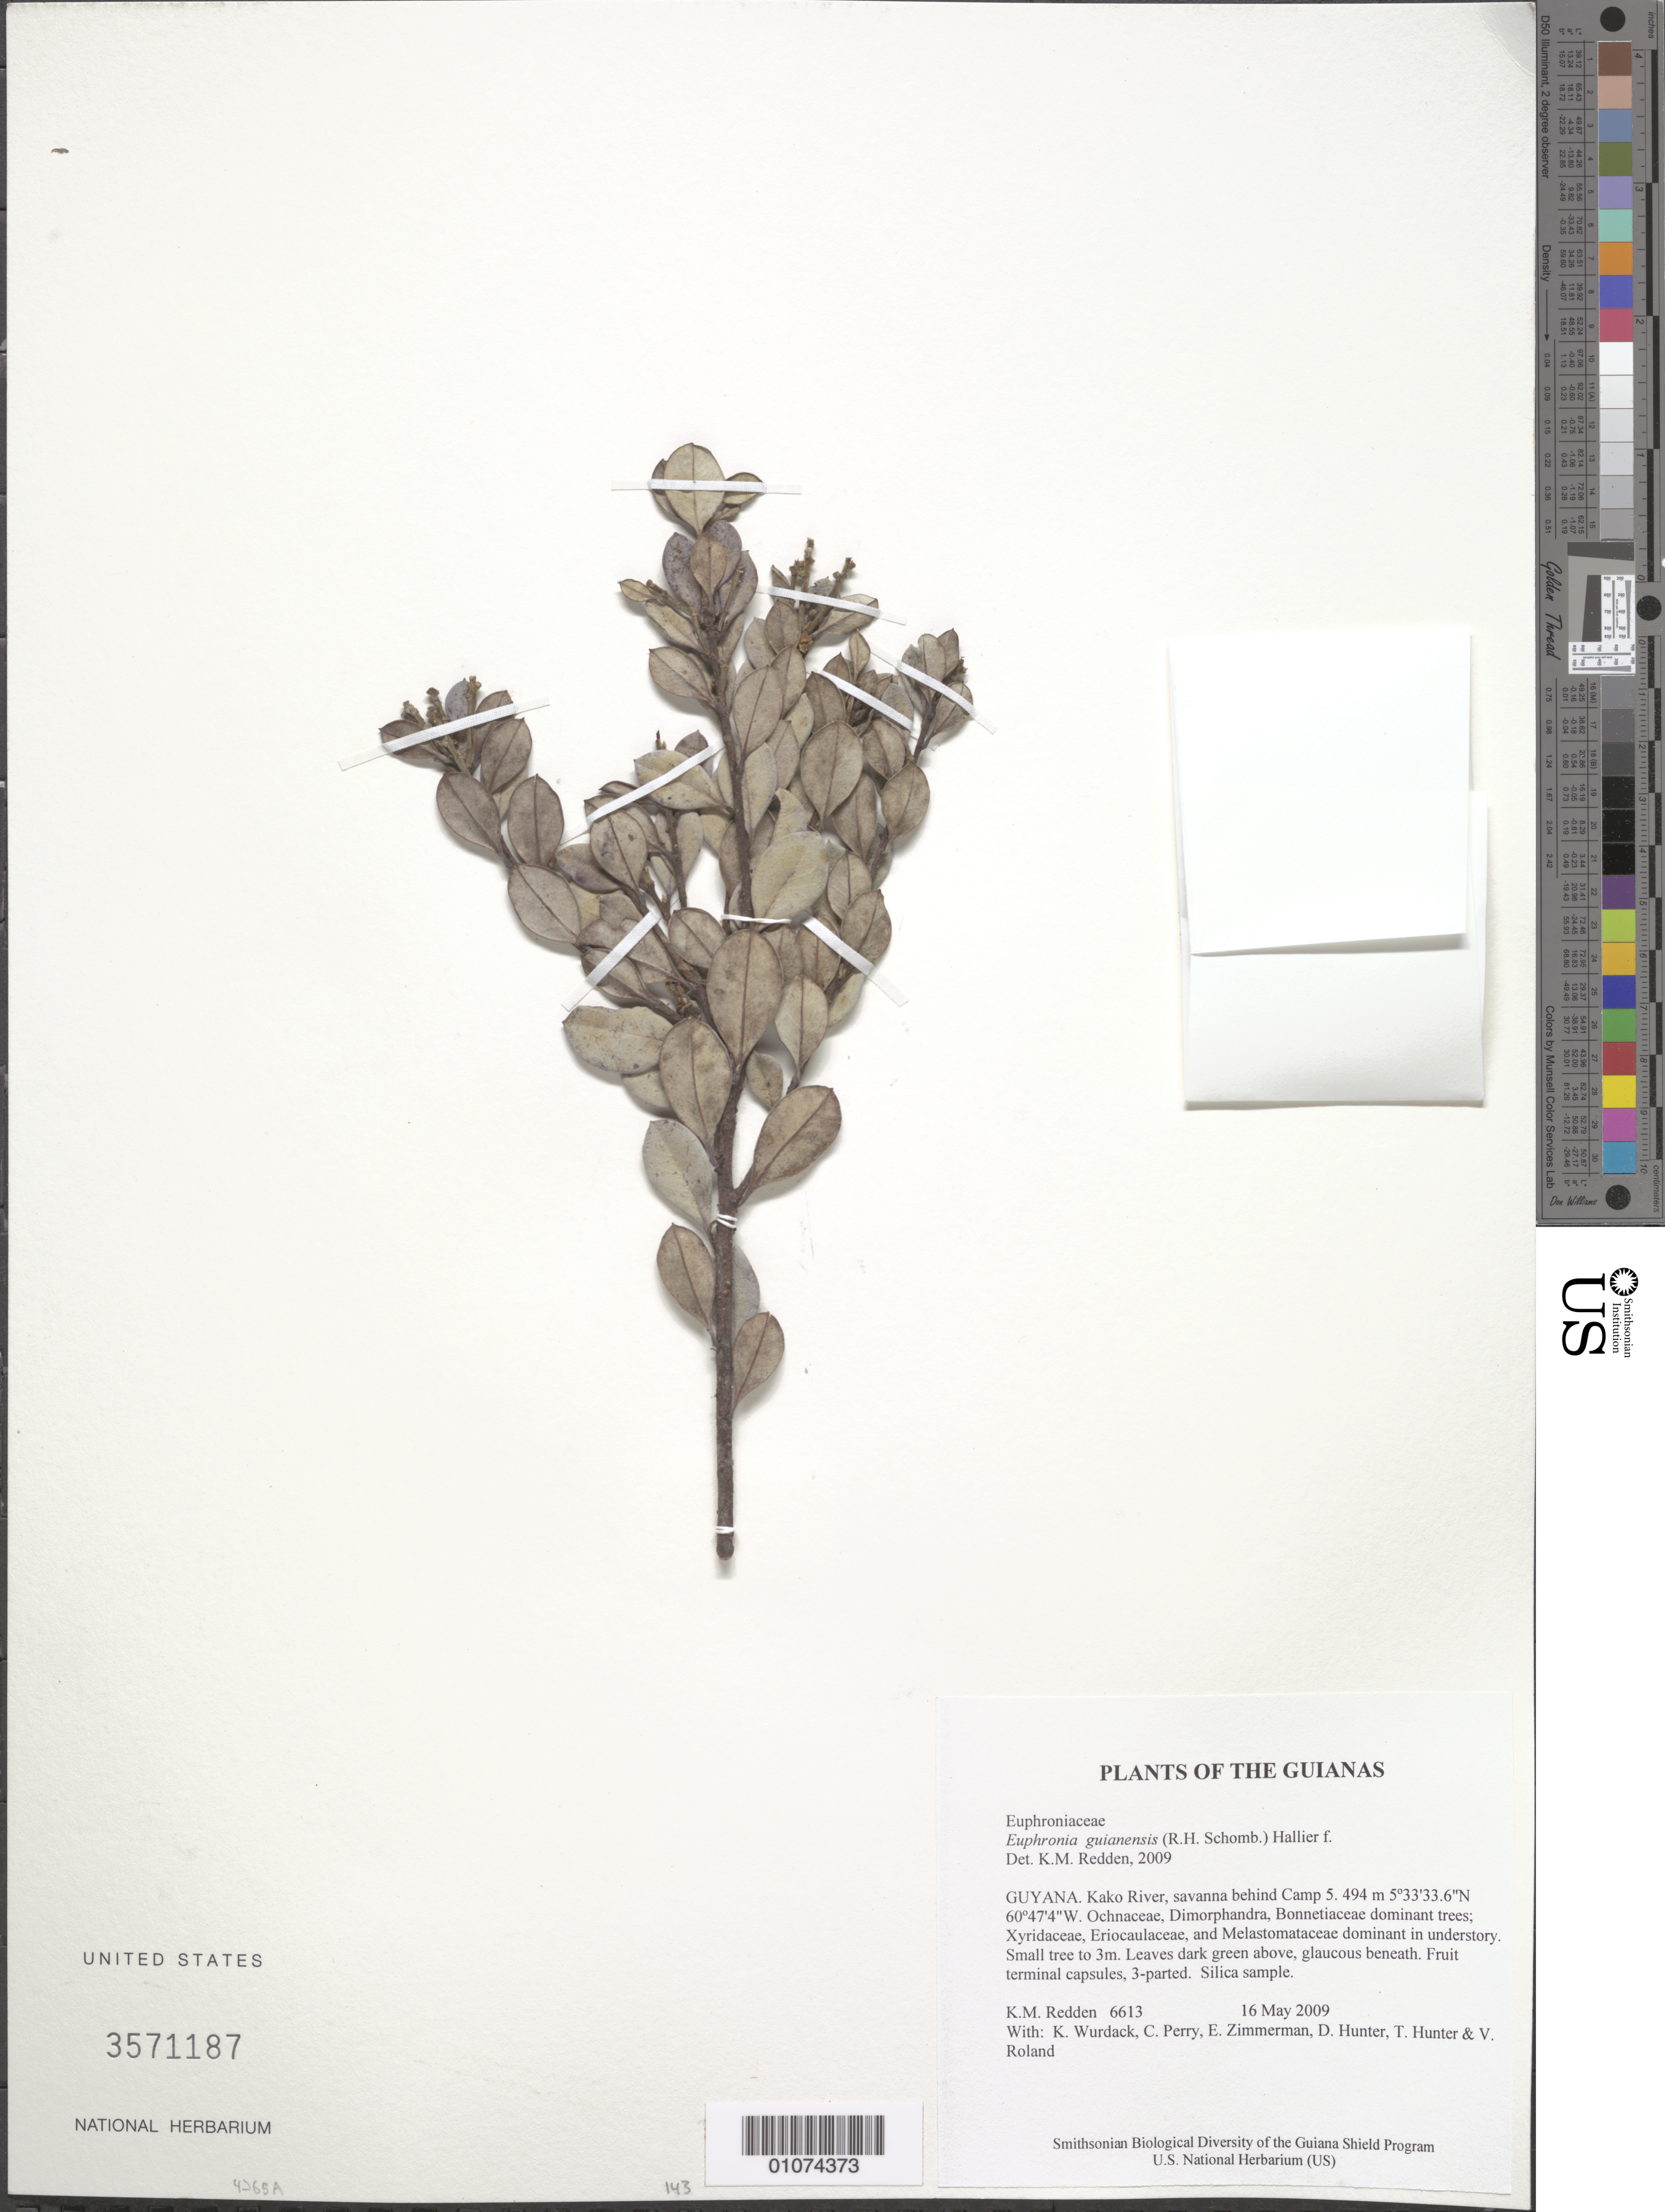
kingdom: Plantae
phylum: Tracheophyta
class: Magnoliopsida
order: Malpighiales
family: Euphroniaceae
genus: Euphronia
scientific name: Euphronia guianensis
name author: (R.H. Schomb.) Hallier f.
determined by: Redden, K. M.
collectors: K. M. Redden, K. Wurdack, C. Perry, E. Zimmerman, D. Hunter, T. Hunter & V. Roland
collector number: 6613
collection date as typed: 16 May 2009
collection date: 2009-05-16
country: Guyana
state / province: Cuyuni-Mazaruni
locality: Kako River, savanna behind Camp 5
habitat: Ochnaceae, Dimorphandra, Bonnetiaceae dominant trees; Xyridaceae, Eriocaulaceae, and Melastomataceae dominant in understory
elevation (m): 494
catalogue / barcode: US 3571187